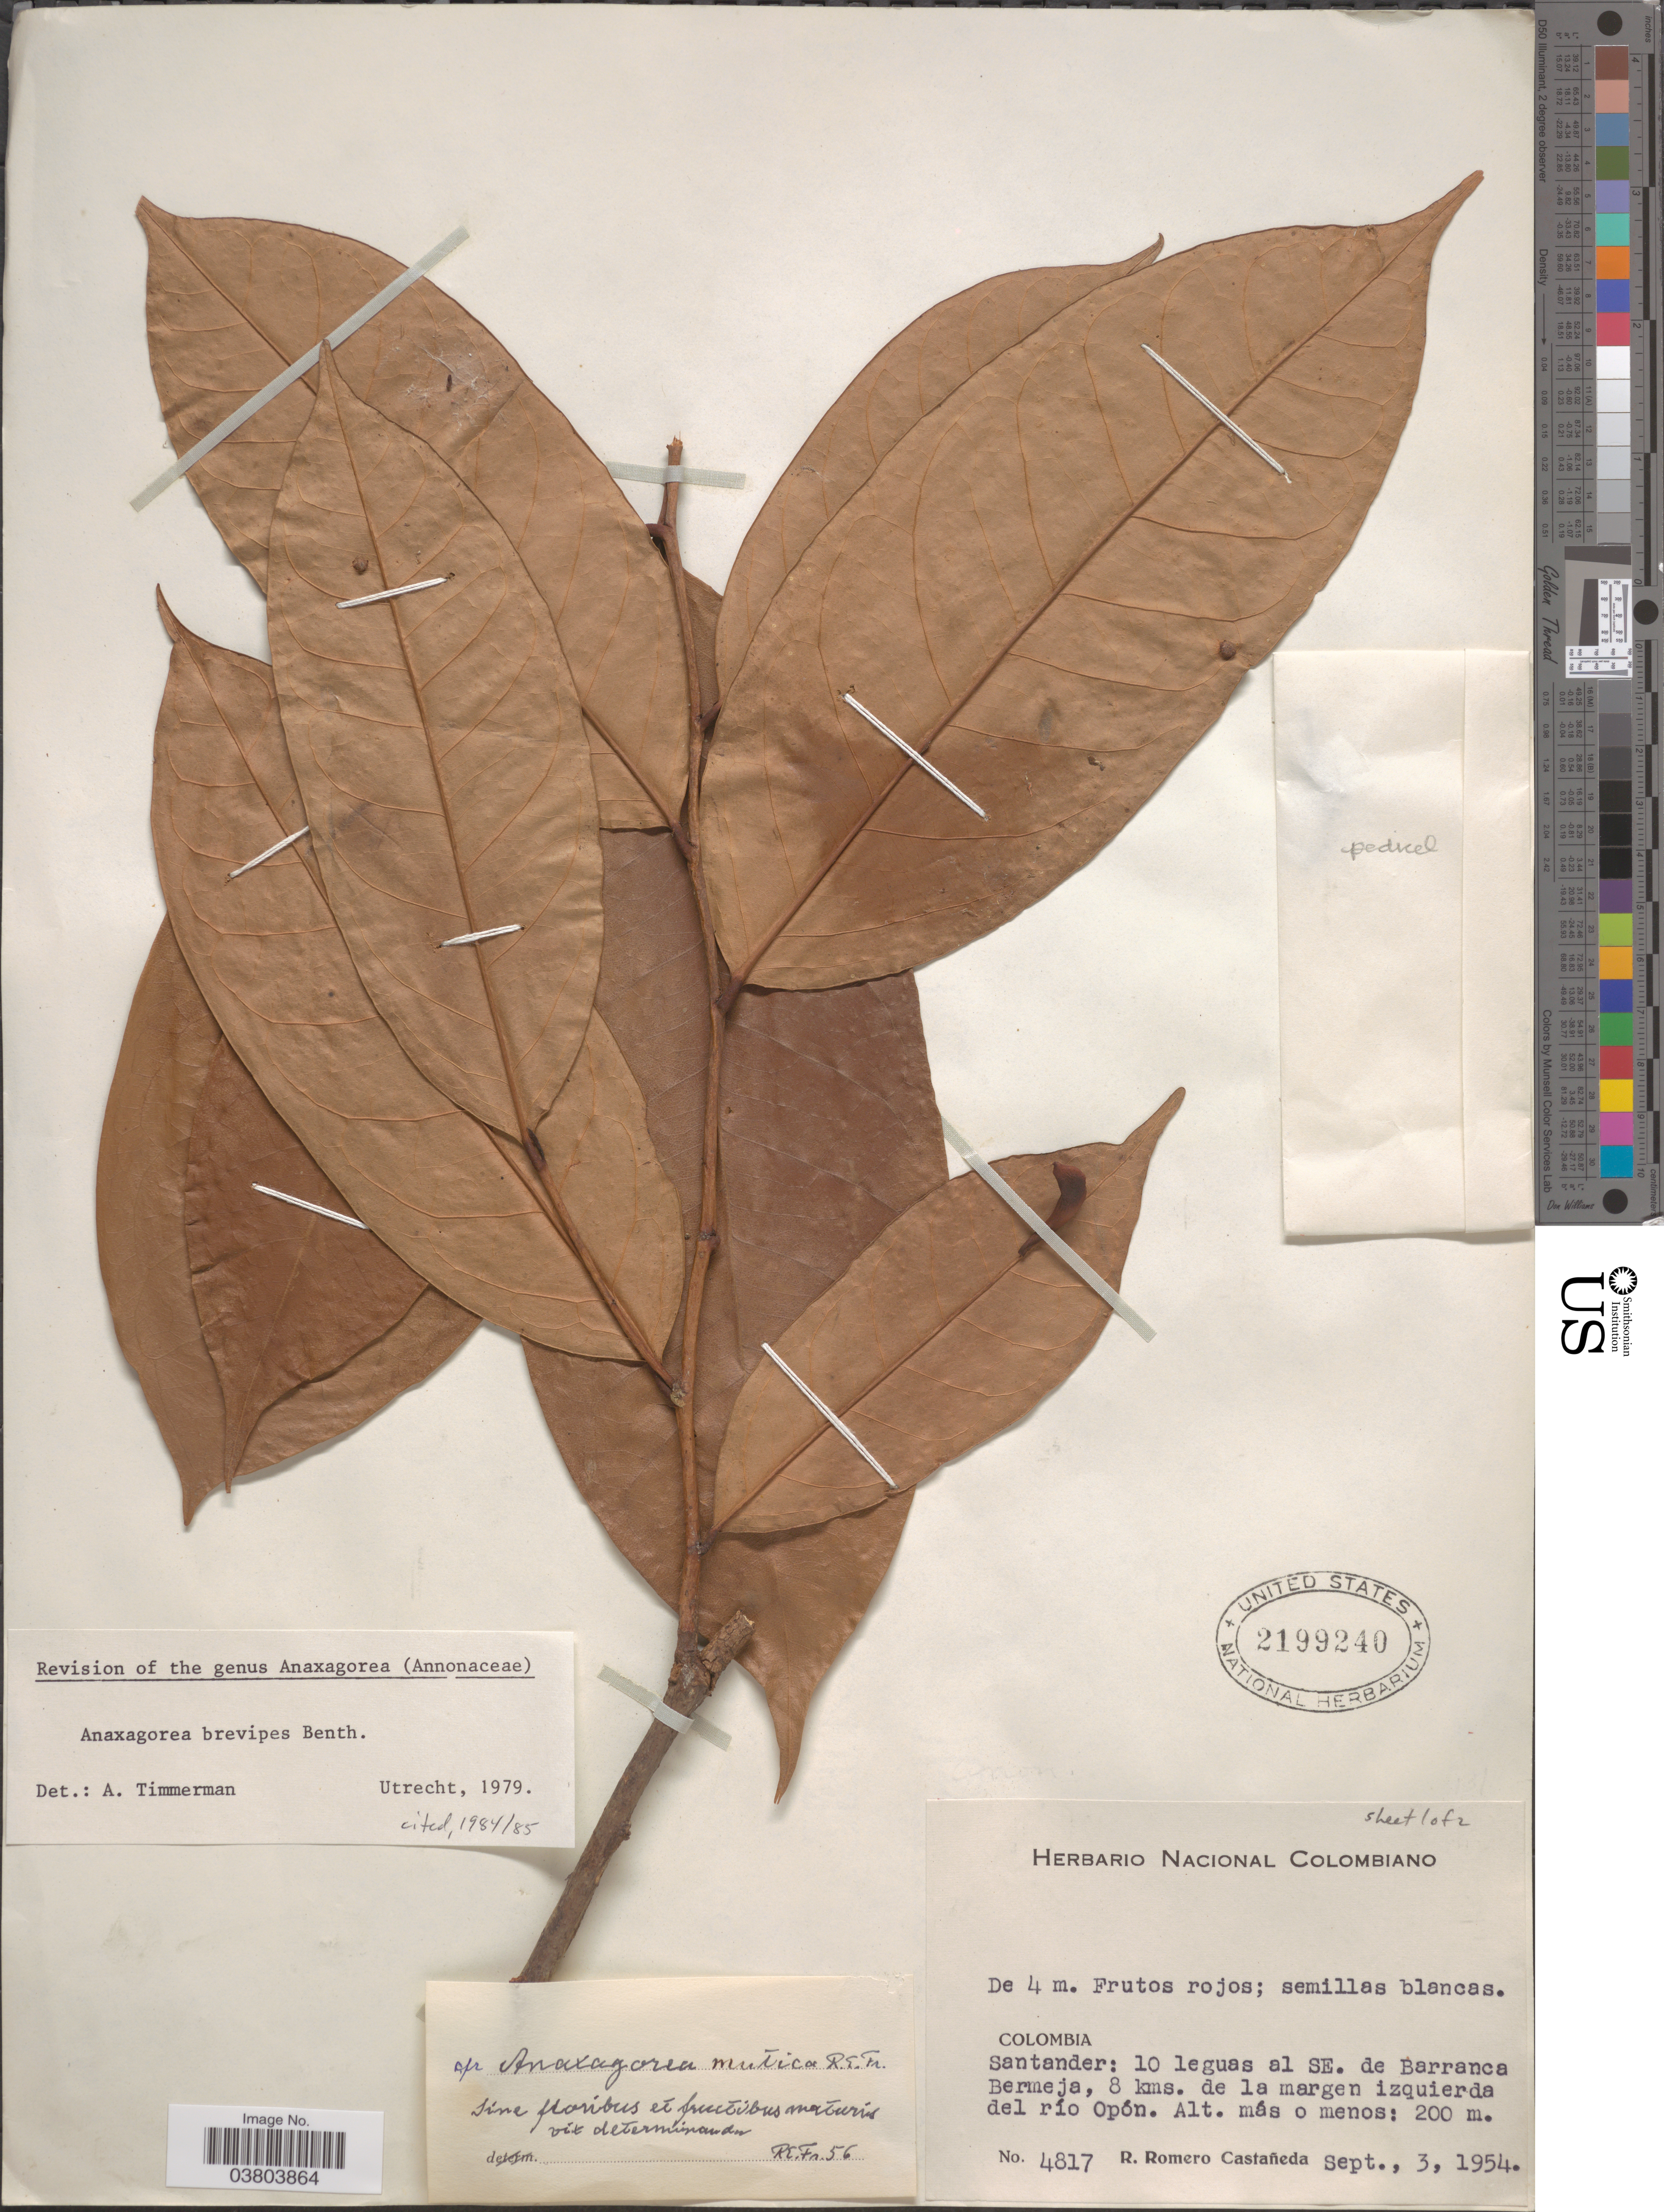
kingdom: Plantae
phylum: Tracheophyta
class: Magnoliopsida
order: Magnoliales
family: Annonaceae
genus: Anaxagorea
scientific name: Anaxagorea brevipes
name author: Benth.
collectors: R. Romero Castañeda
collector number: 4817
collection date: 1954-09-03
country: Colombia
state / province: Santander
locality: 10 leguas al SE. de Barranca Bermeja, 8 kms. de la margen izquierda del río Opón.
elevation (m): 200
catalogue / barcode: US 2199240